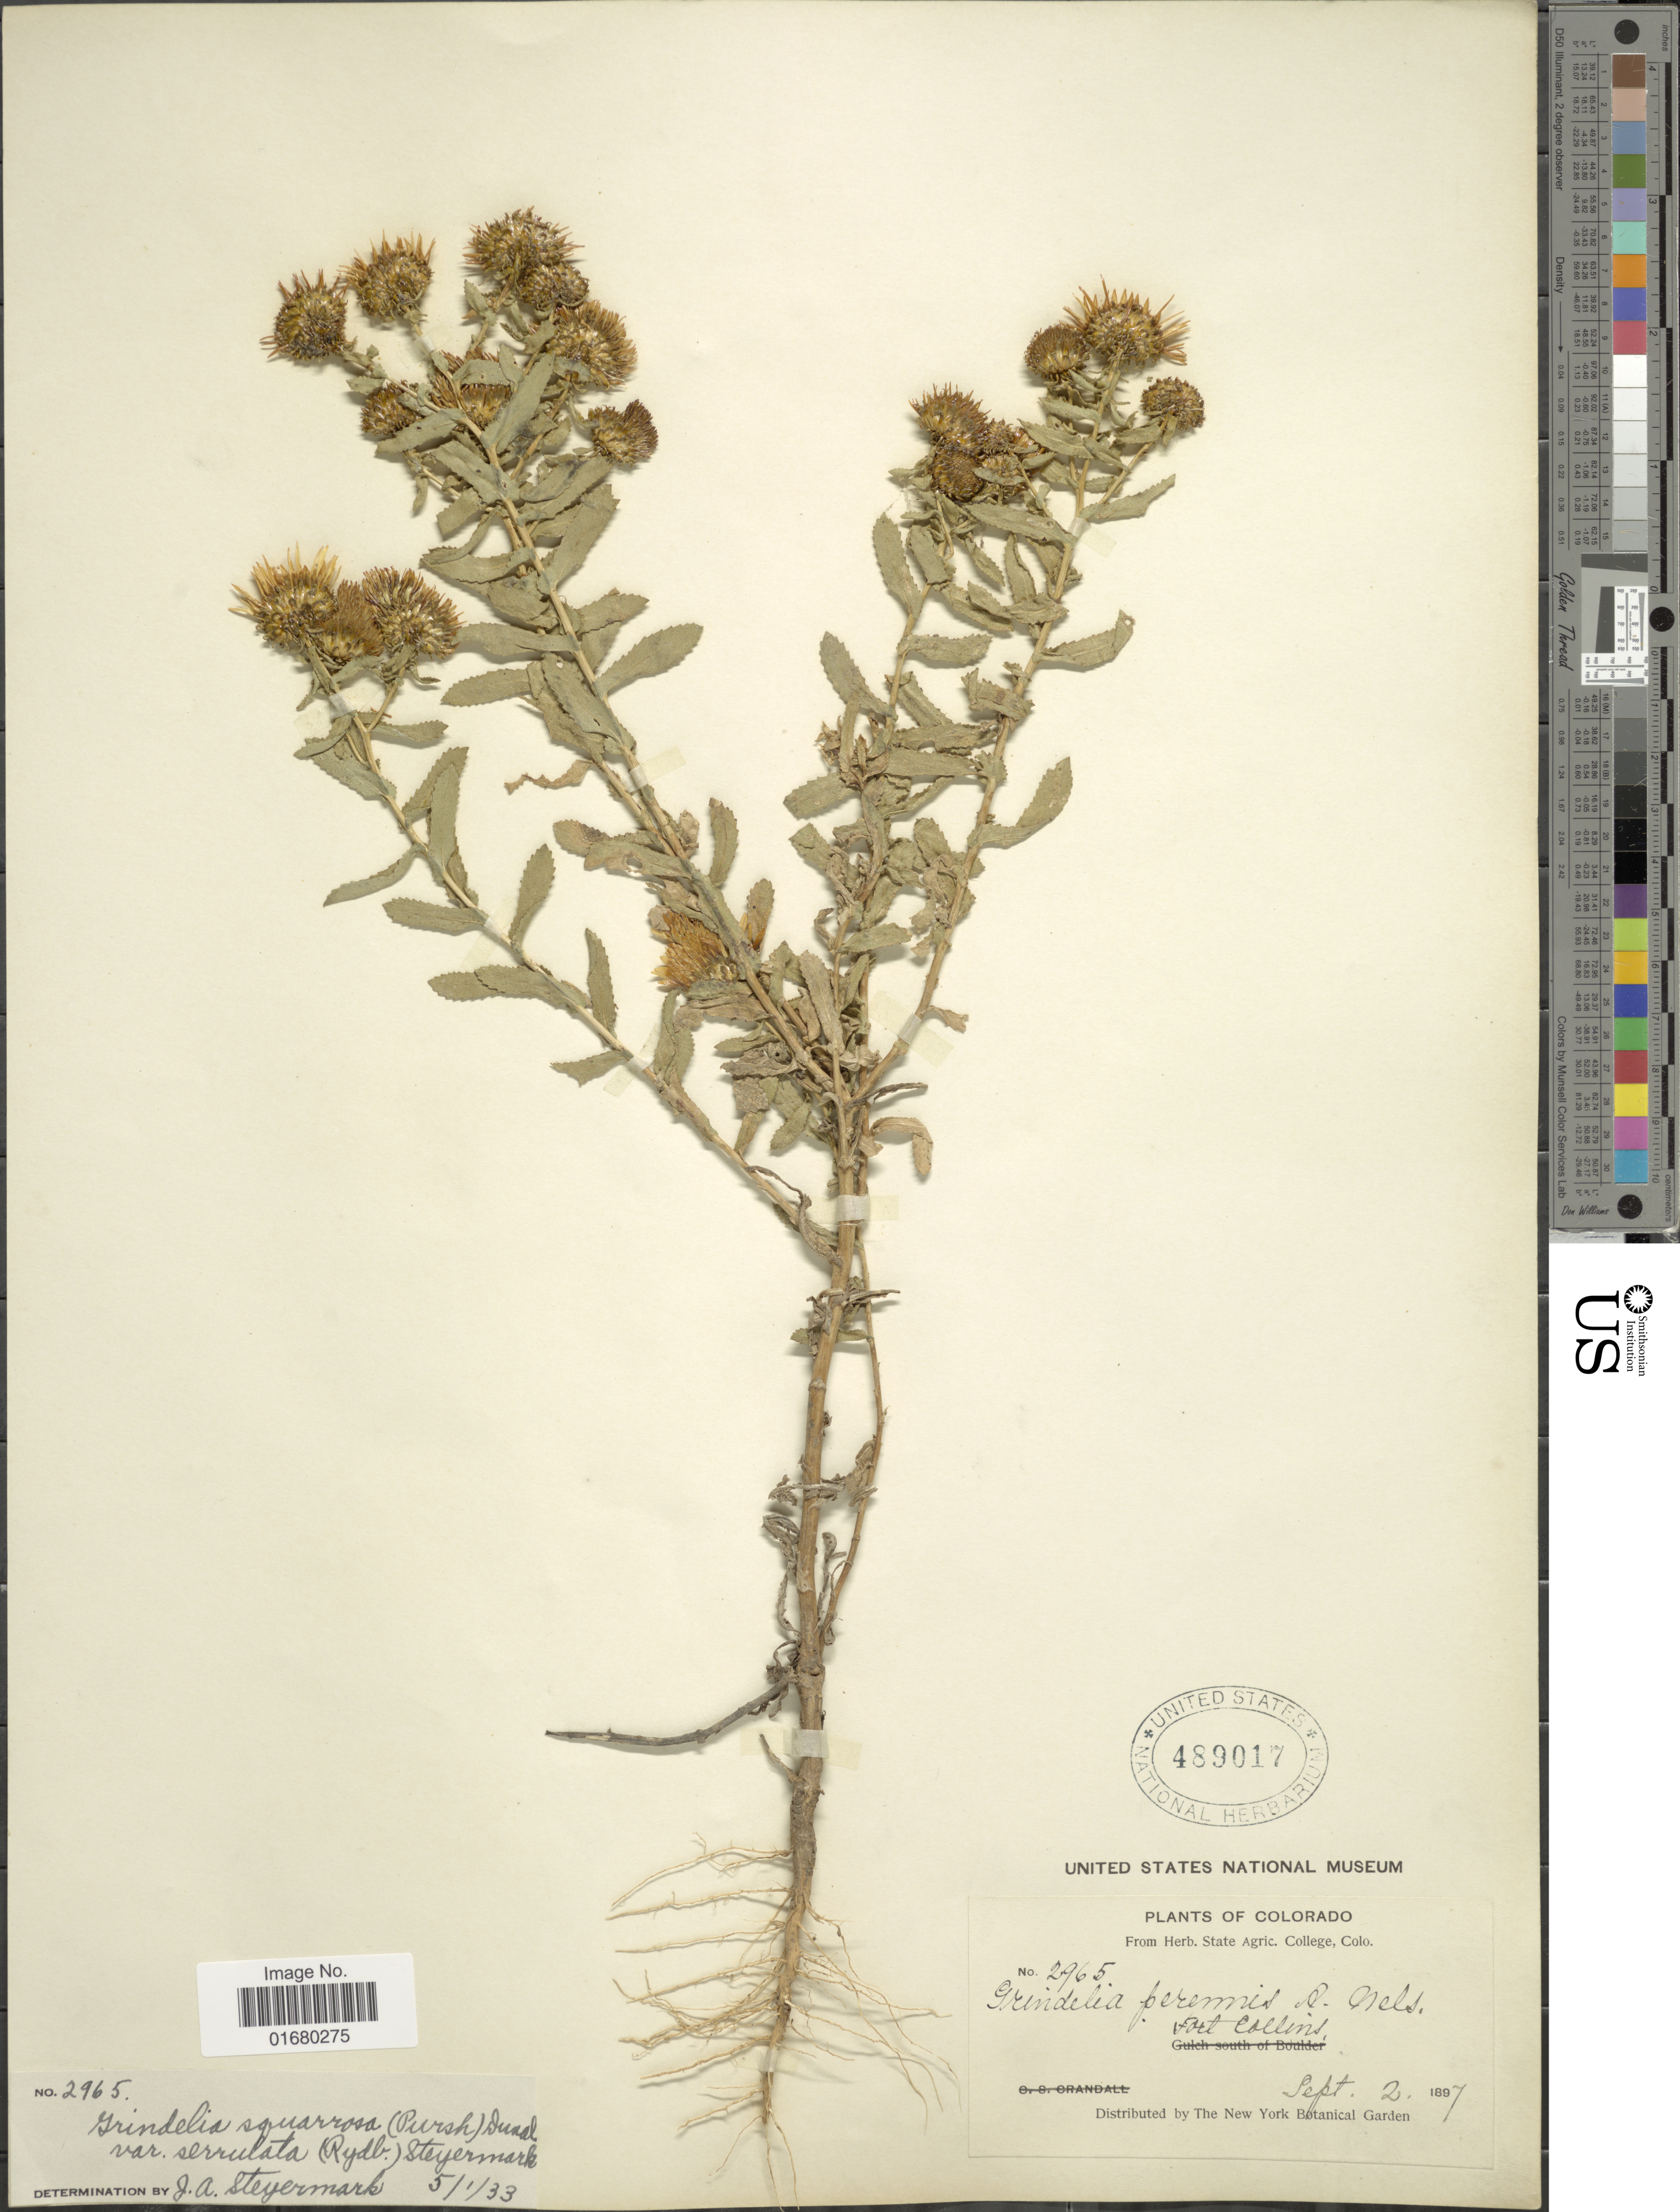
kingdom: Plantae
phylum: Tracheophyta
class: Magnoliopsida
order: Asterales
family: Asteraceae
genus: Grindelia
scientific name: Grindelia squarrosa var. serrulata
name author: (Rydb.) Steyerm.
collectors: ex herb. State Agric. College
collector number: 2965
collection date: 1897-09-02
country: United States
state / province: Colorado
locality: Fort Collins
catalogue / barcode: US 489017